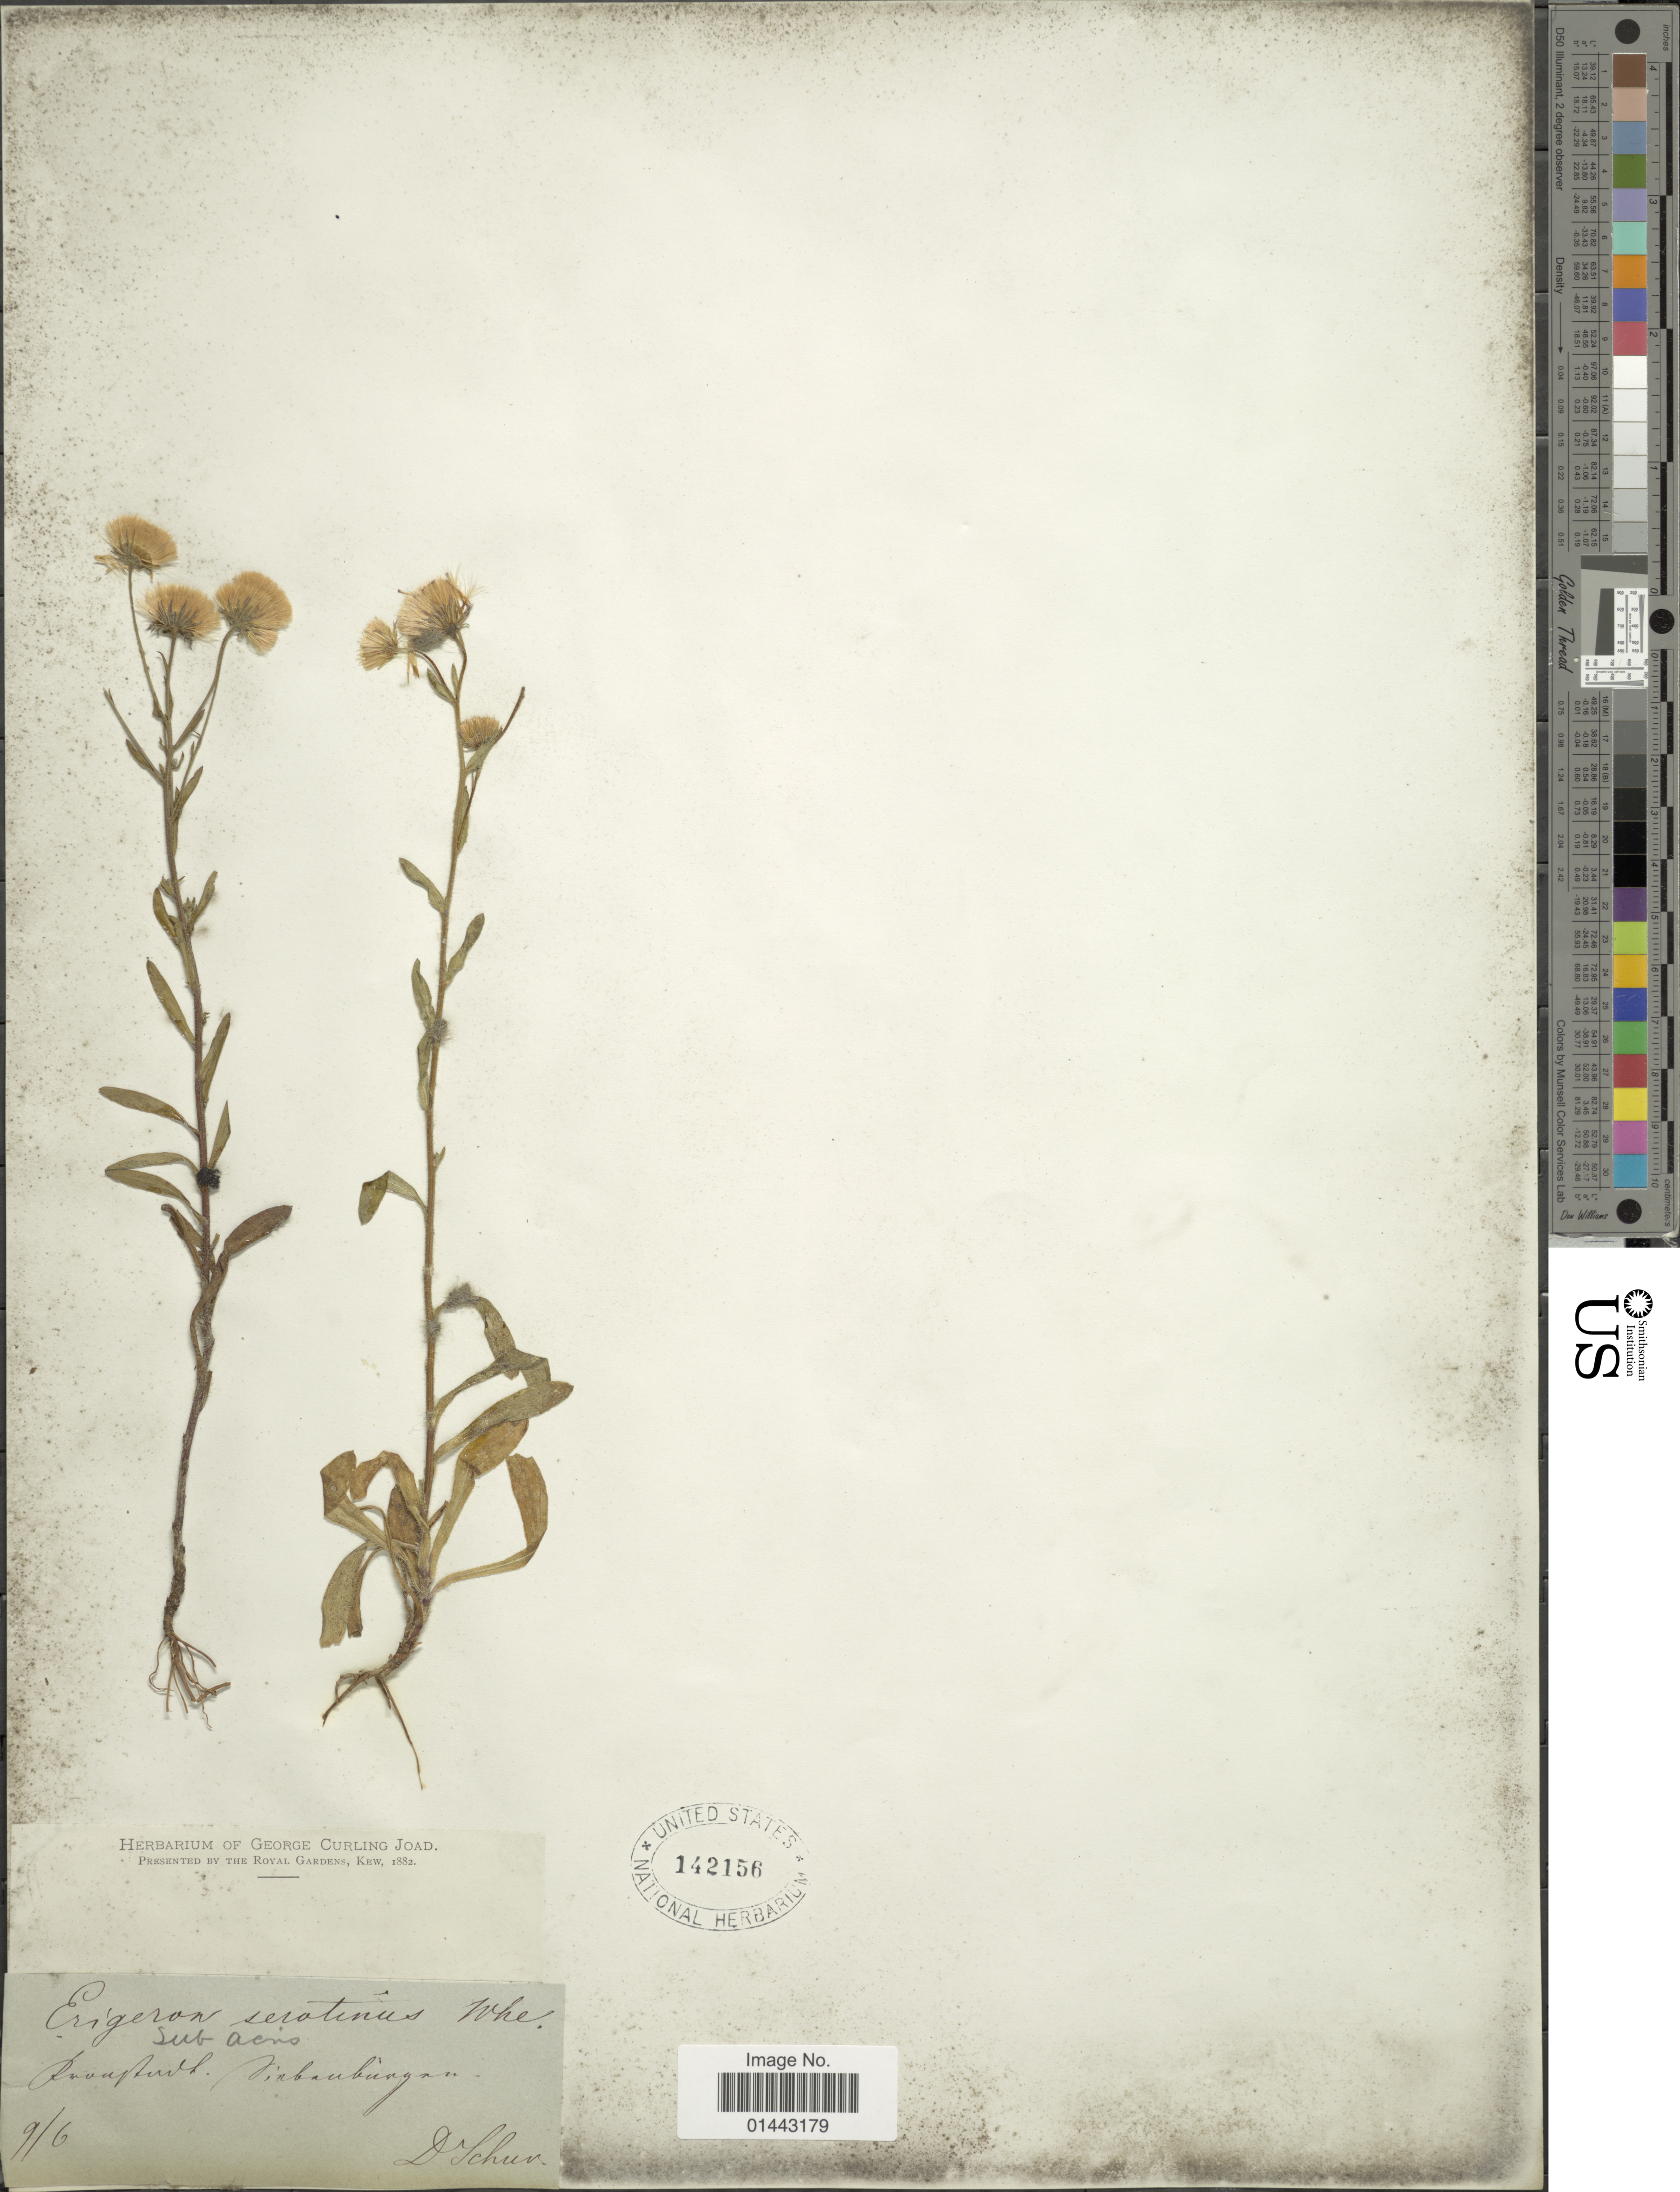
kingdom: Plantae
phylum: Tracheophyta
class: Magnoliopsida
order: Asterales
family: Asteraceae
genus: Erigeron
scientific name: Erigeron serotinus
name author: Weihe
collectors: Schur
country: Romania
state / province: Braşov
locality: Rvonstund, Virbandburgen.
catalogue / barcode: US 142156